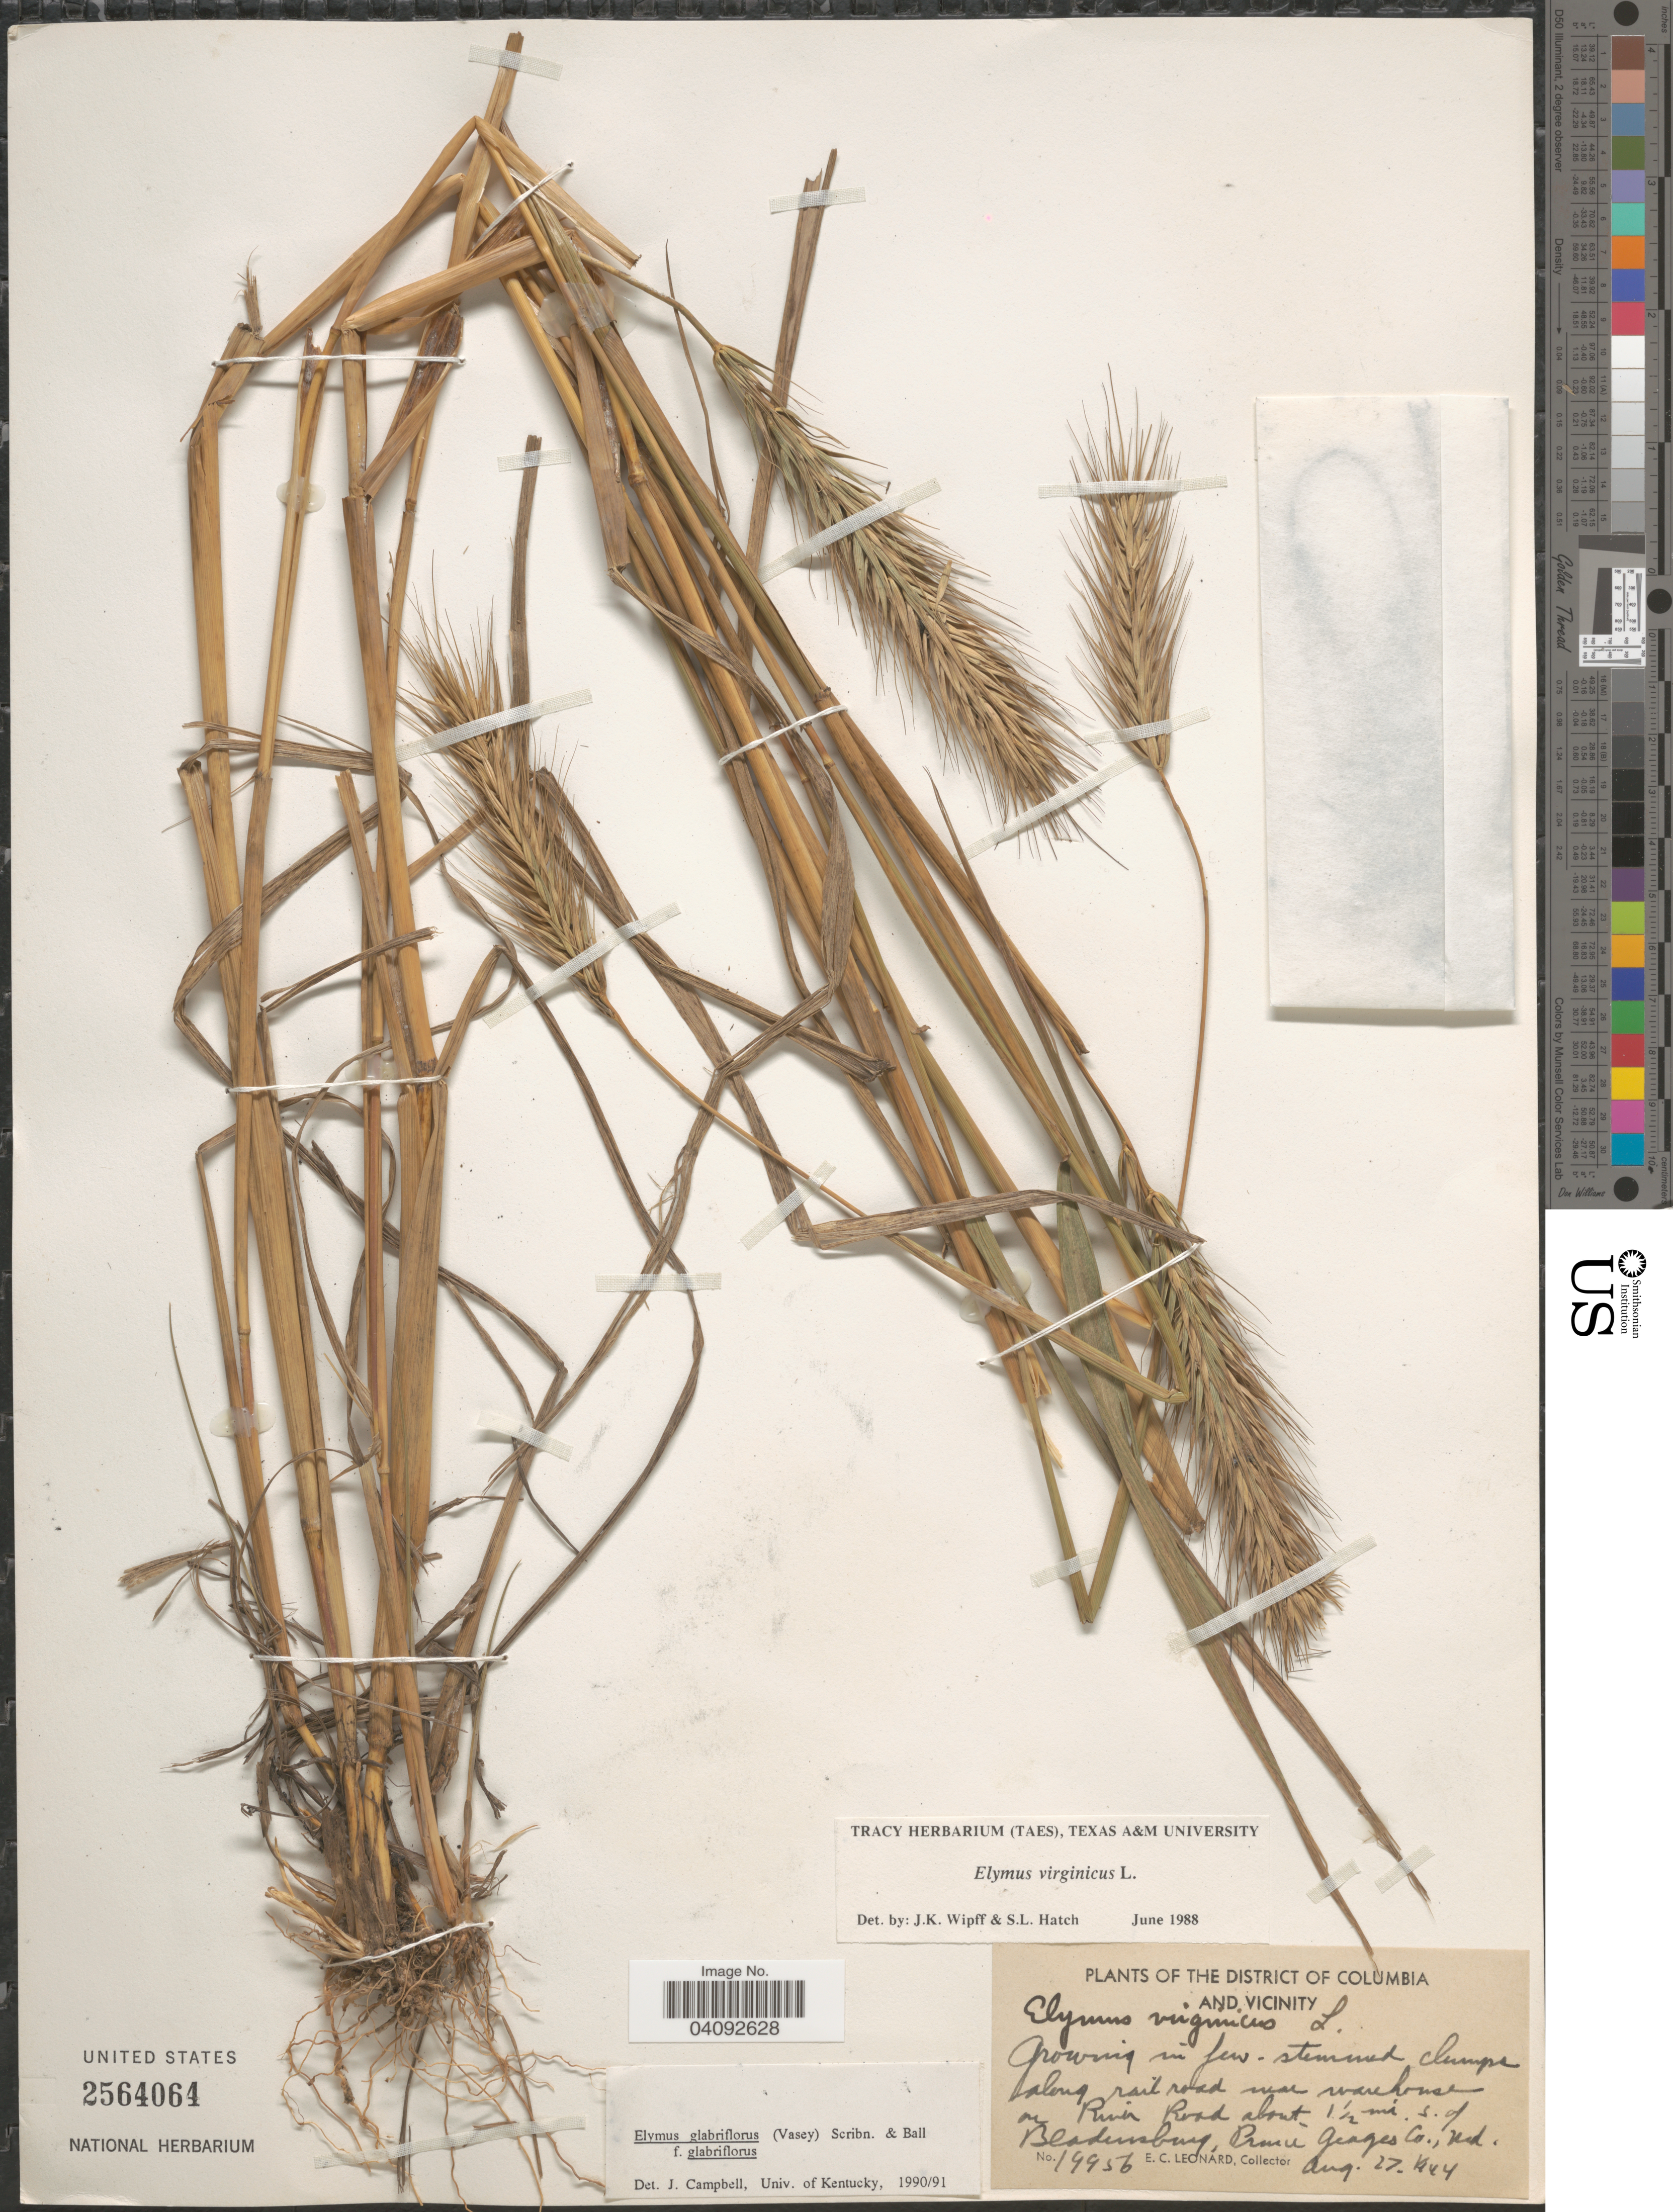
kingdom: Plantae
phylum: Tracheophyta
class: Liliopsida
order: Poales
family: Poaceae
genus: Elymus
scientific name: Elymus glabriflorus var. glabriflorus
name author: (Vasey ex L.H. Dewey) Scribn. & C.R. Ball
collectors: E. C. Leonard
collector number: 19956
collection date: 1944-08-27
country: United States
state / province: District of Columbia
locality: The District of Columbia and Vicinity. Along rail road near warehouse on River Road about 1½ mi. S. of Bladensburg, Prince Georges Co., MD.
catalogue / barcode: US 2564064